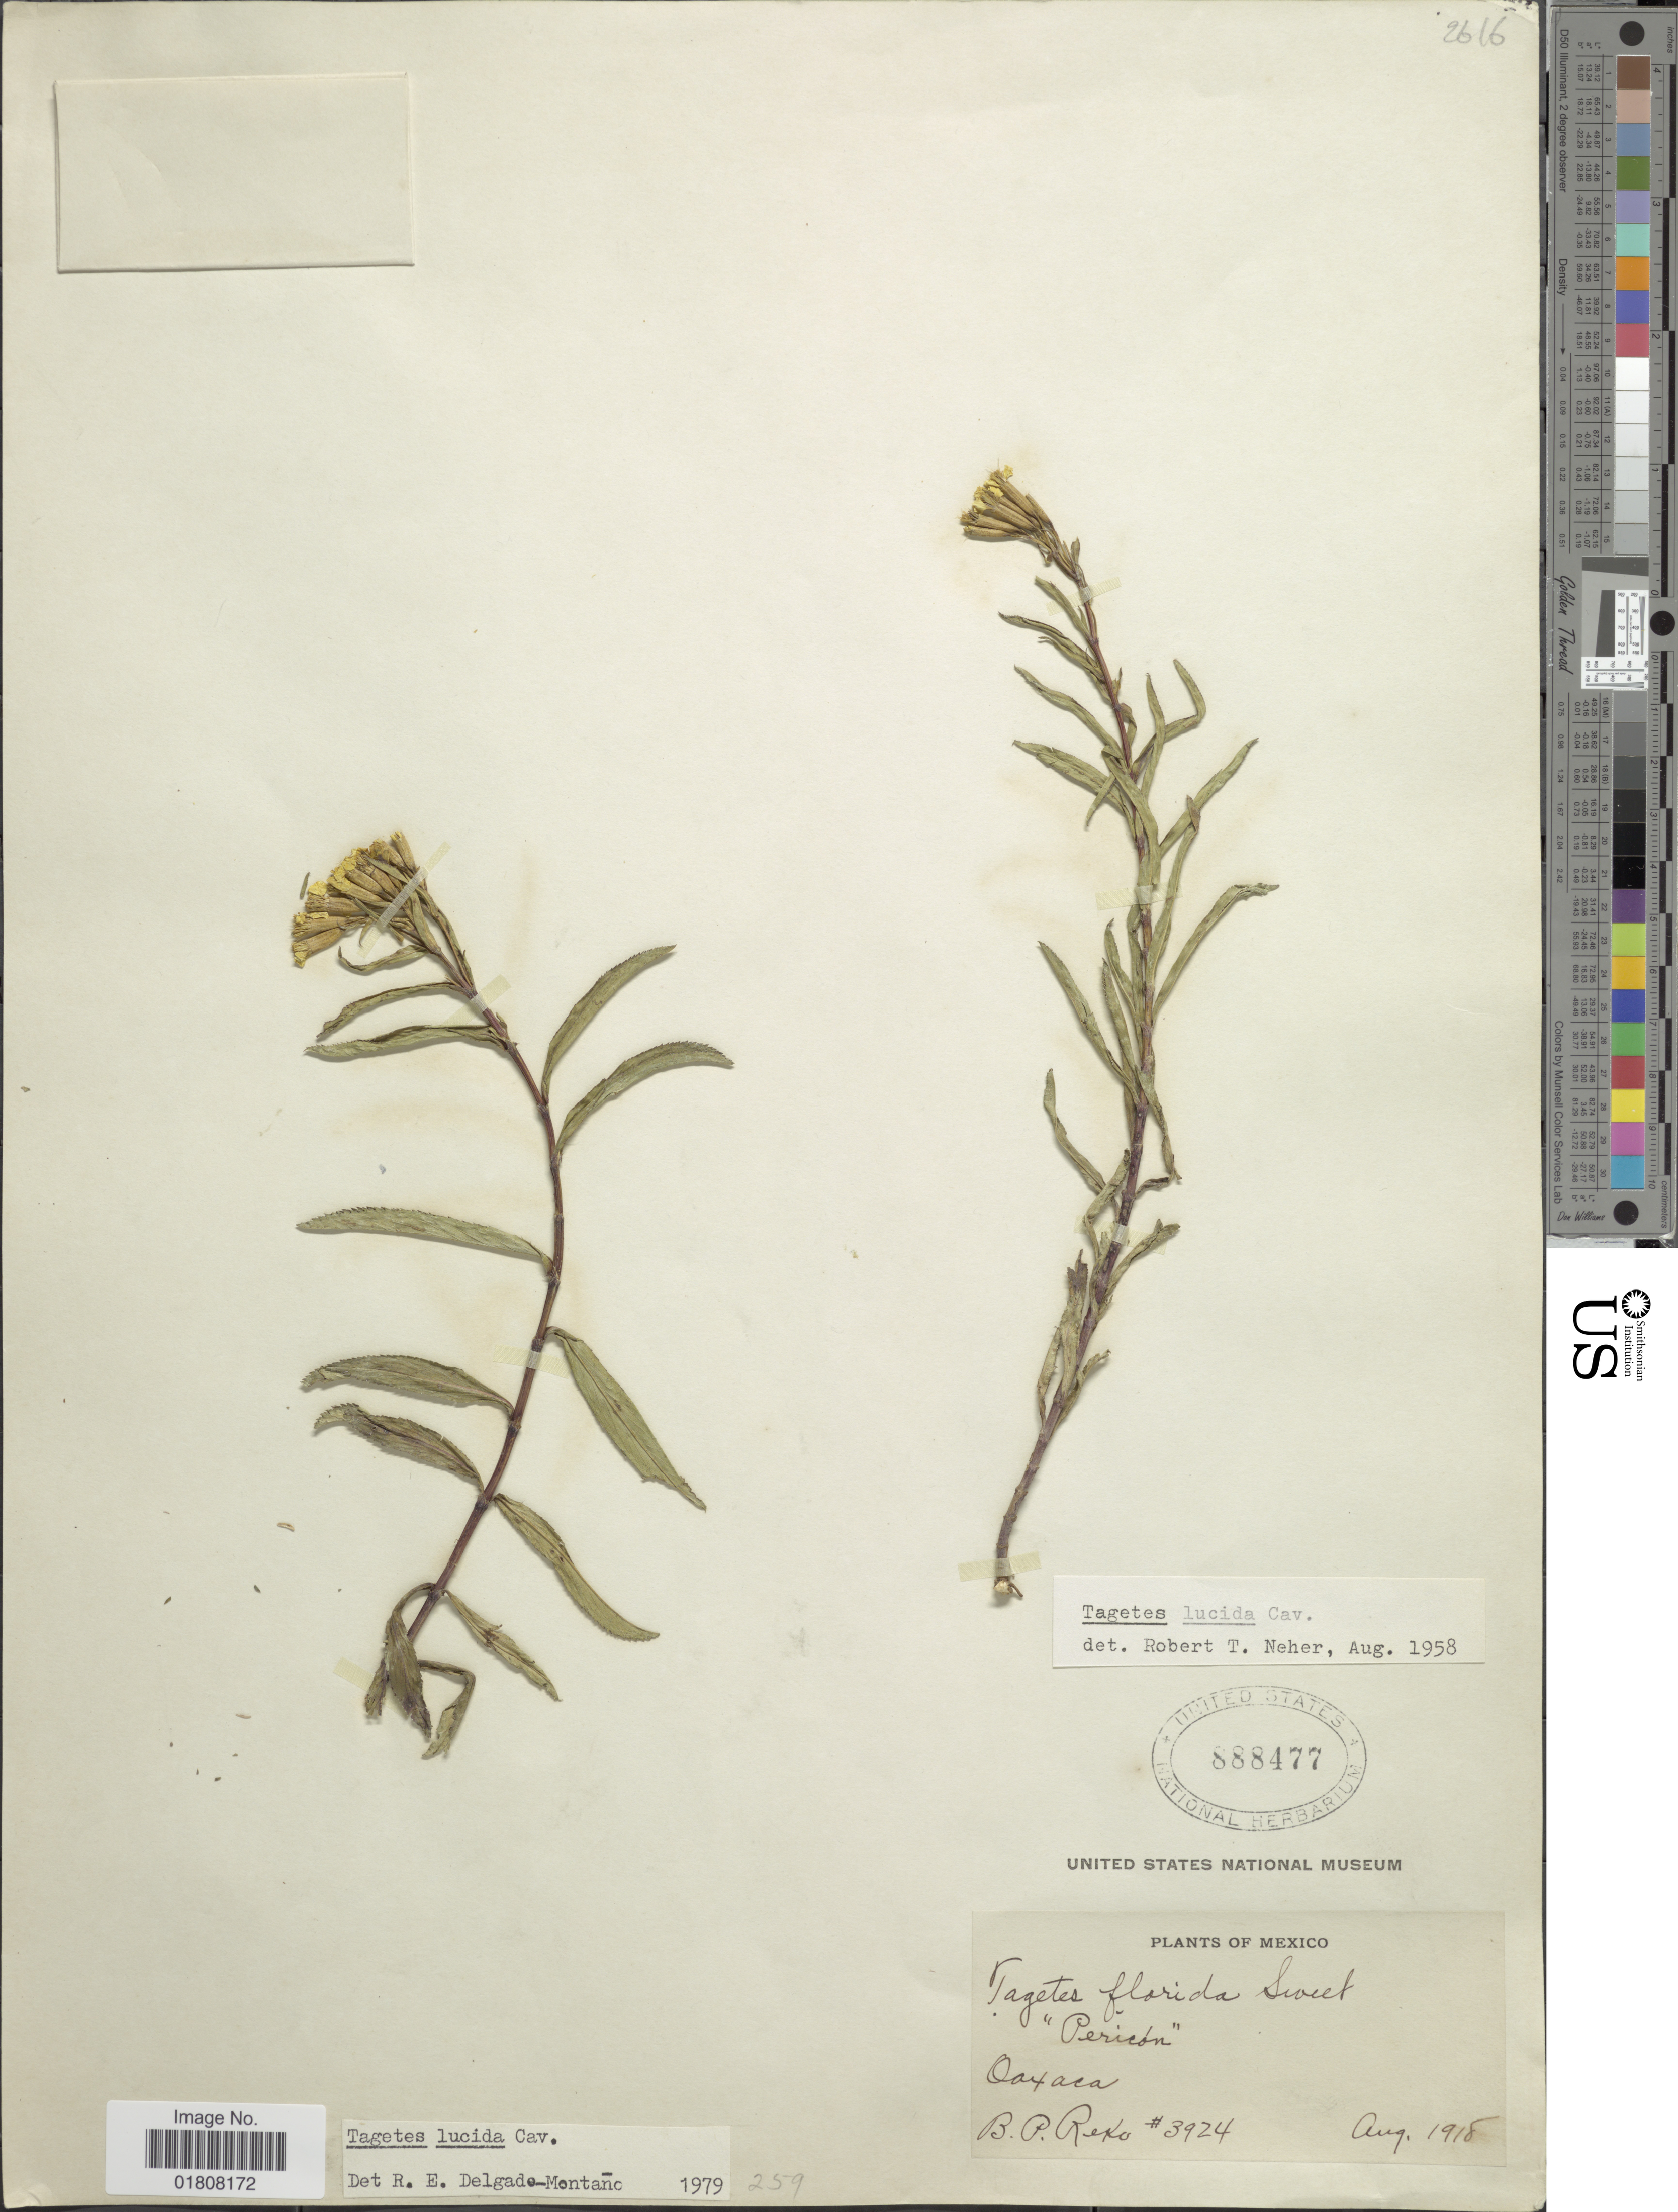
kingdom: Plantae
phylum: Tracheophyta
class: Magnoliopsida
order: Asterales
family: Asteraceae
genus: Tagetes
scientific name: Tagetes lucida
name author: Cav.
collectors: B. P. Reko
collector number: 3924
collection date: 1918-08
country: Mexico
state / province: Oaxaca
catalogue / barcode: US 888477